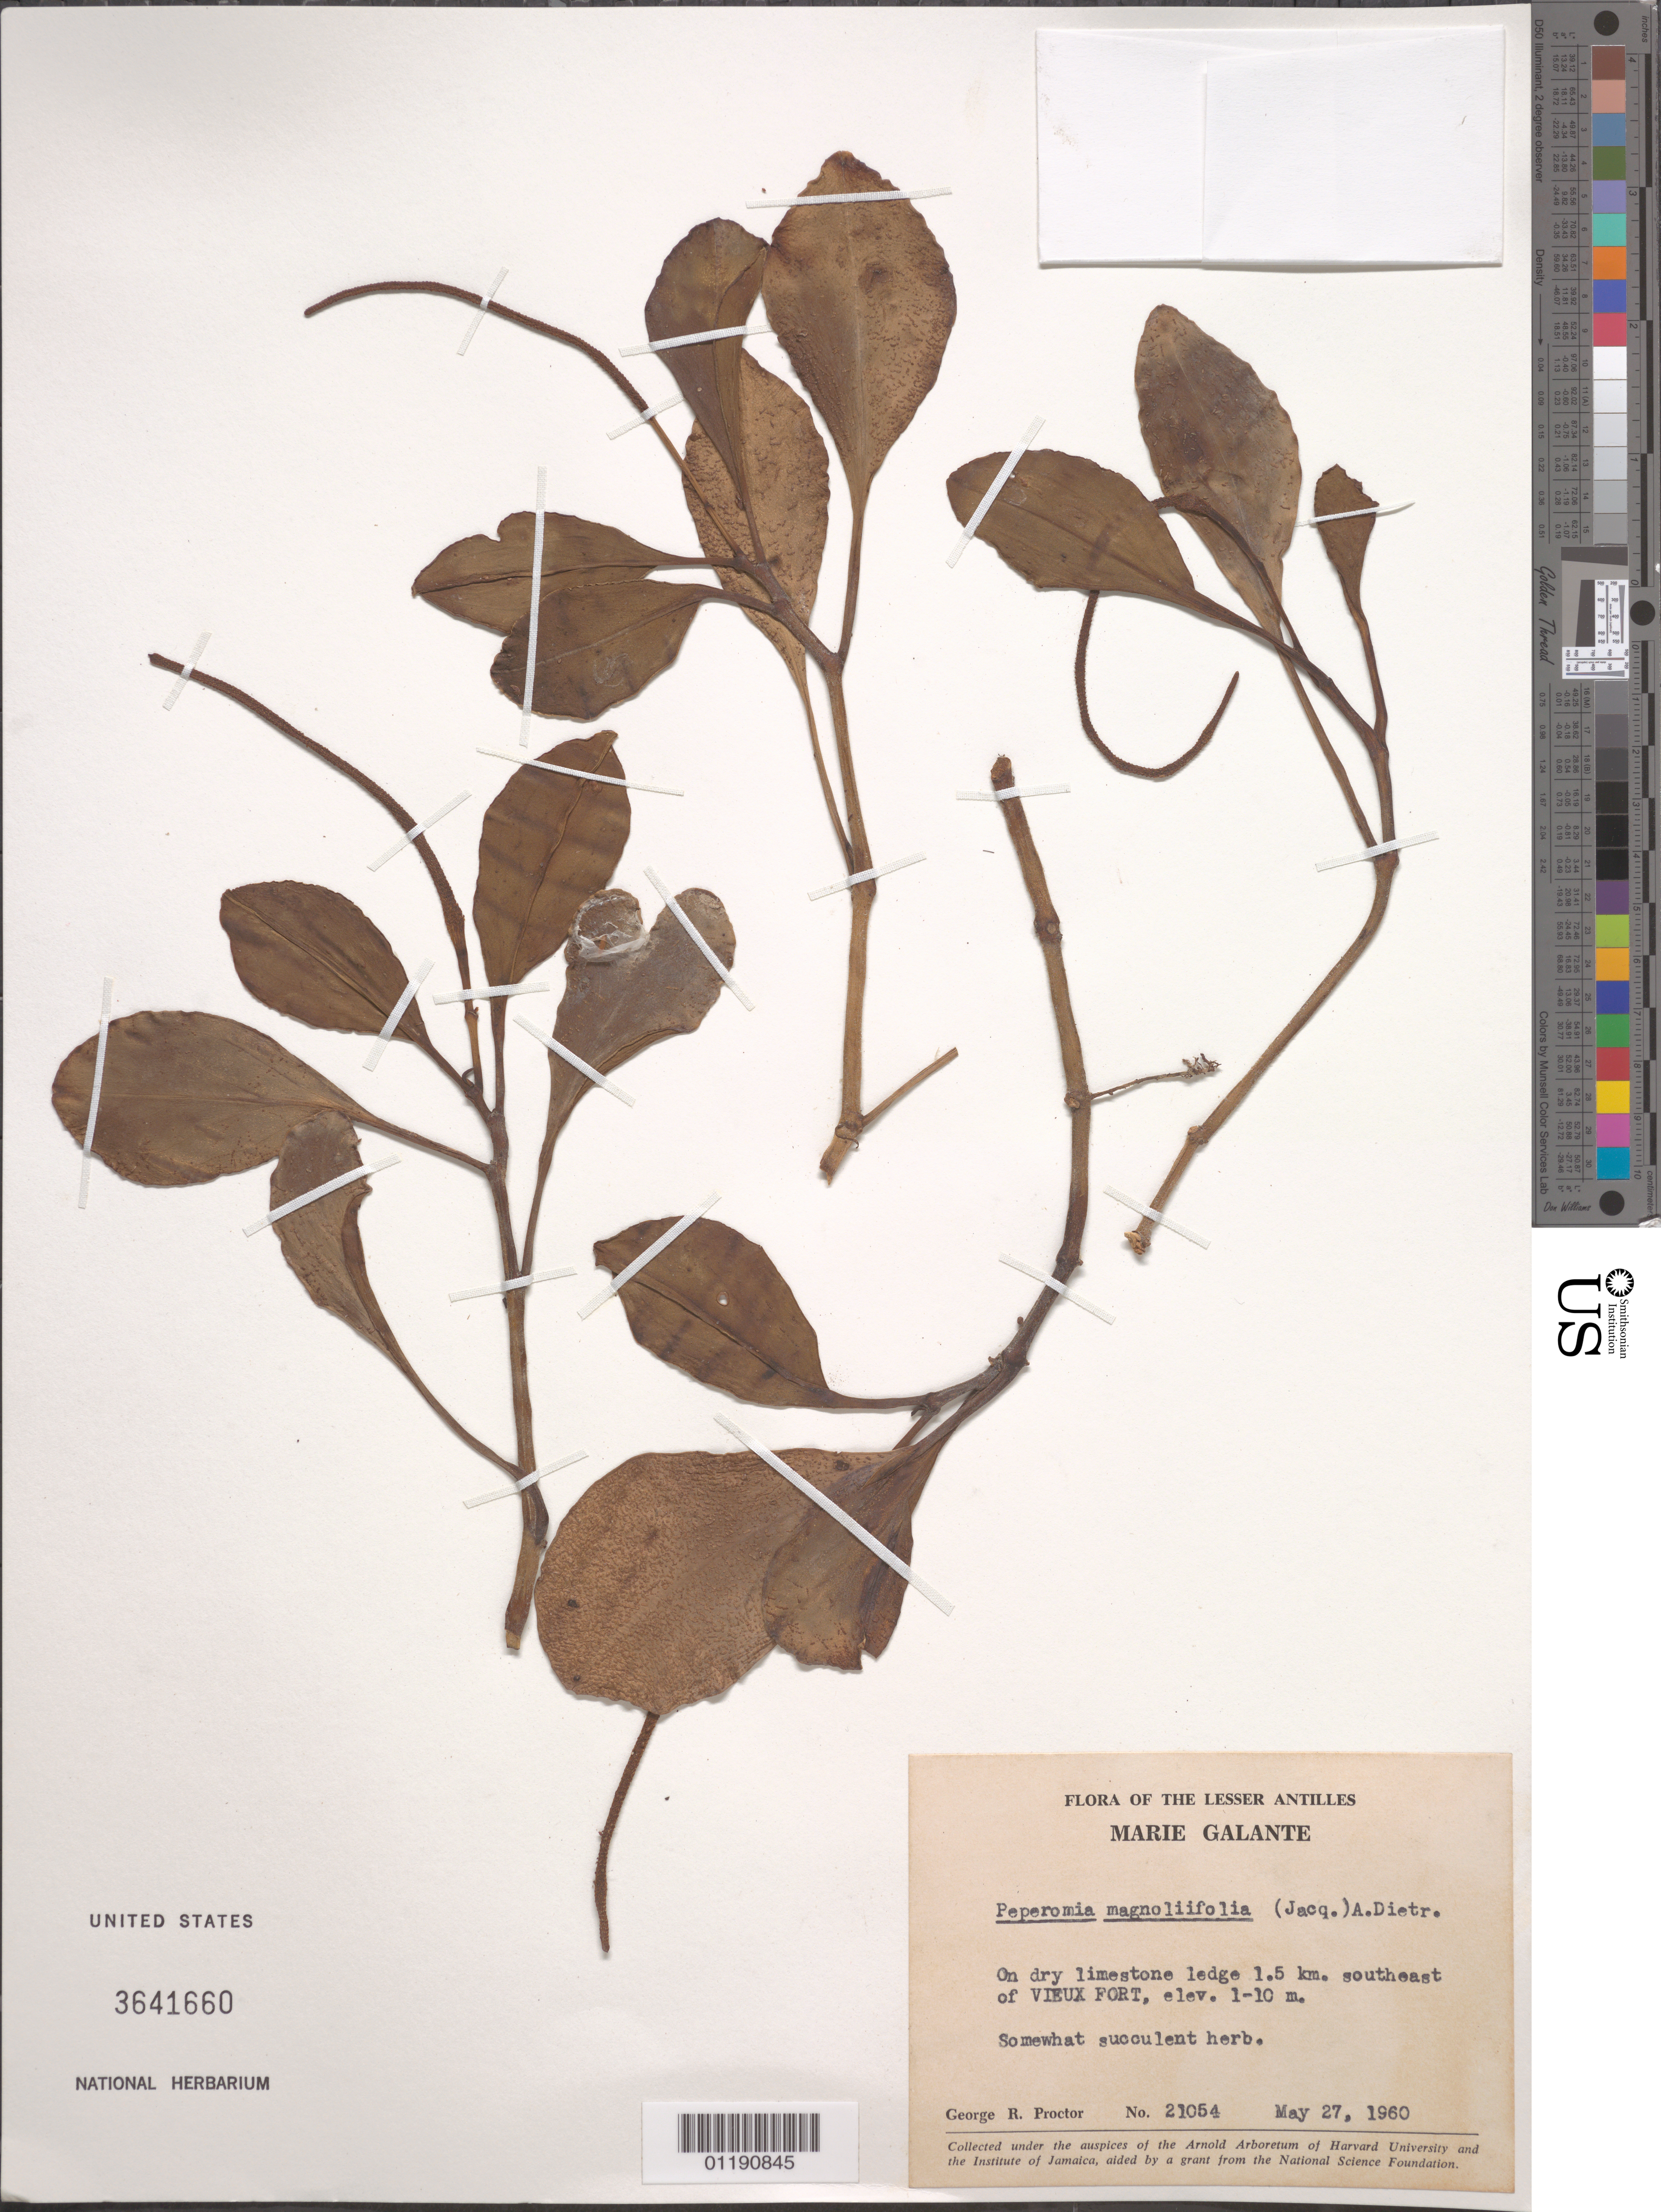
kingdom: Plantae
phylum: Tracheophyta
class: Magnoliopsida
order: Piperales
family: Piperaceae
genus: Peperomia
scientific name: Peperomia magnoliifolia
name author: (Jacq.) A. Dietr.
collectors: G. R. Proctor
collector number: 21054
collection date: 1960-05-27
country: Guadeloupe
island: Marie Galante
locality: Marie Galante. On dry limestone ledge 1.5 km. SE of Vieux Fort.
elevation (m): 1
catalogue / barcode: US 3641660